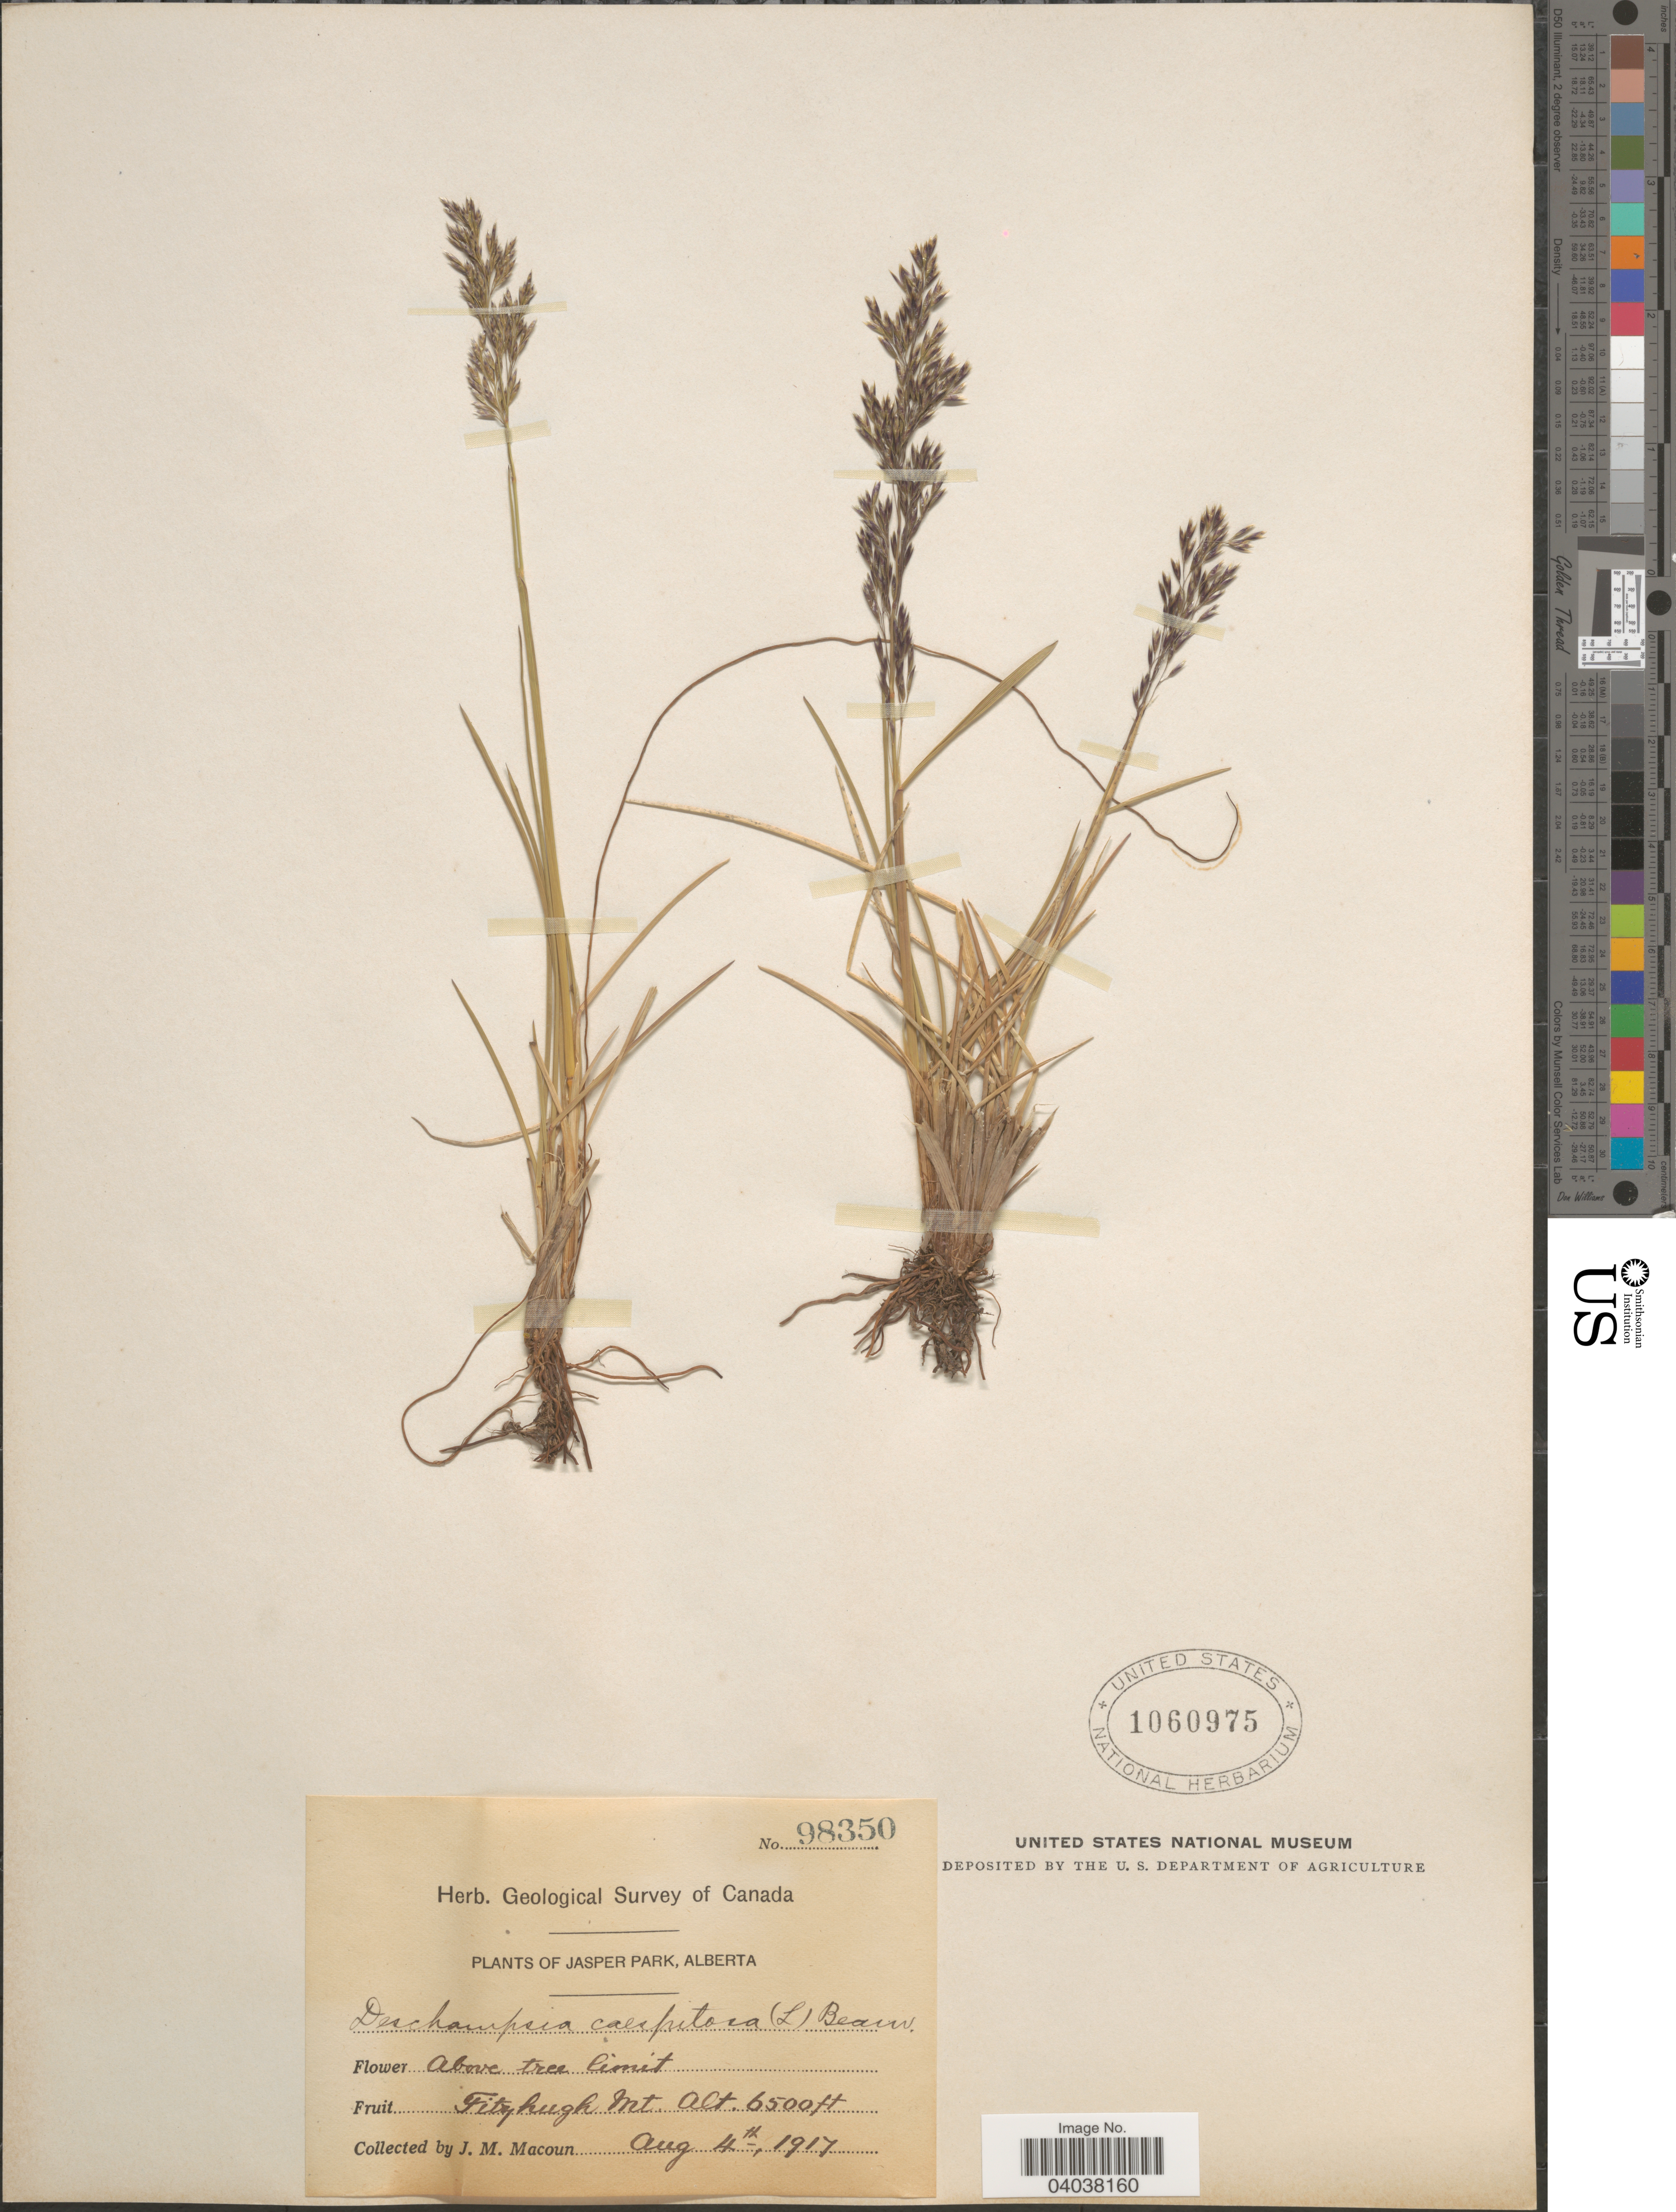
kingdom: Plantae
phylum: Tracheophyta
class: Liliopsida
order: Poales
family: Poaceae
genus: Deschampsia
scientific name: Deschampsia cespitosa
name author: (L.) P. Beauv.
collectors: J. M. Macoun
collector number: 98350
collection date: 1917-08-04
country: Canada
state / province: Alberta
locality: Jasper Park. Above tree limit. Fitzhugh Mt.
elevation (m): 1981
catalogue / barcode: US 1060975